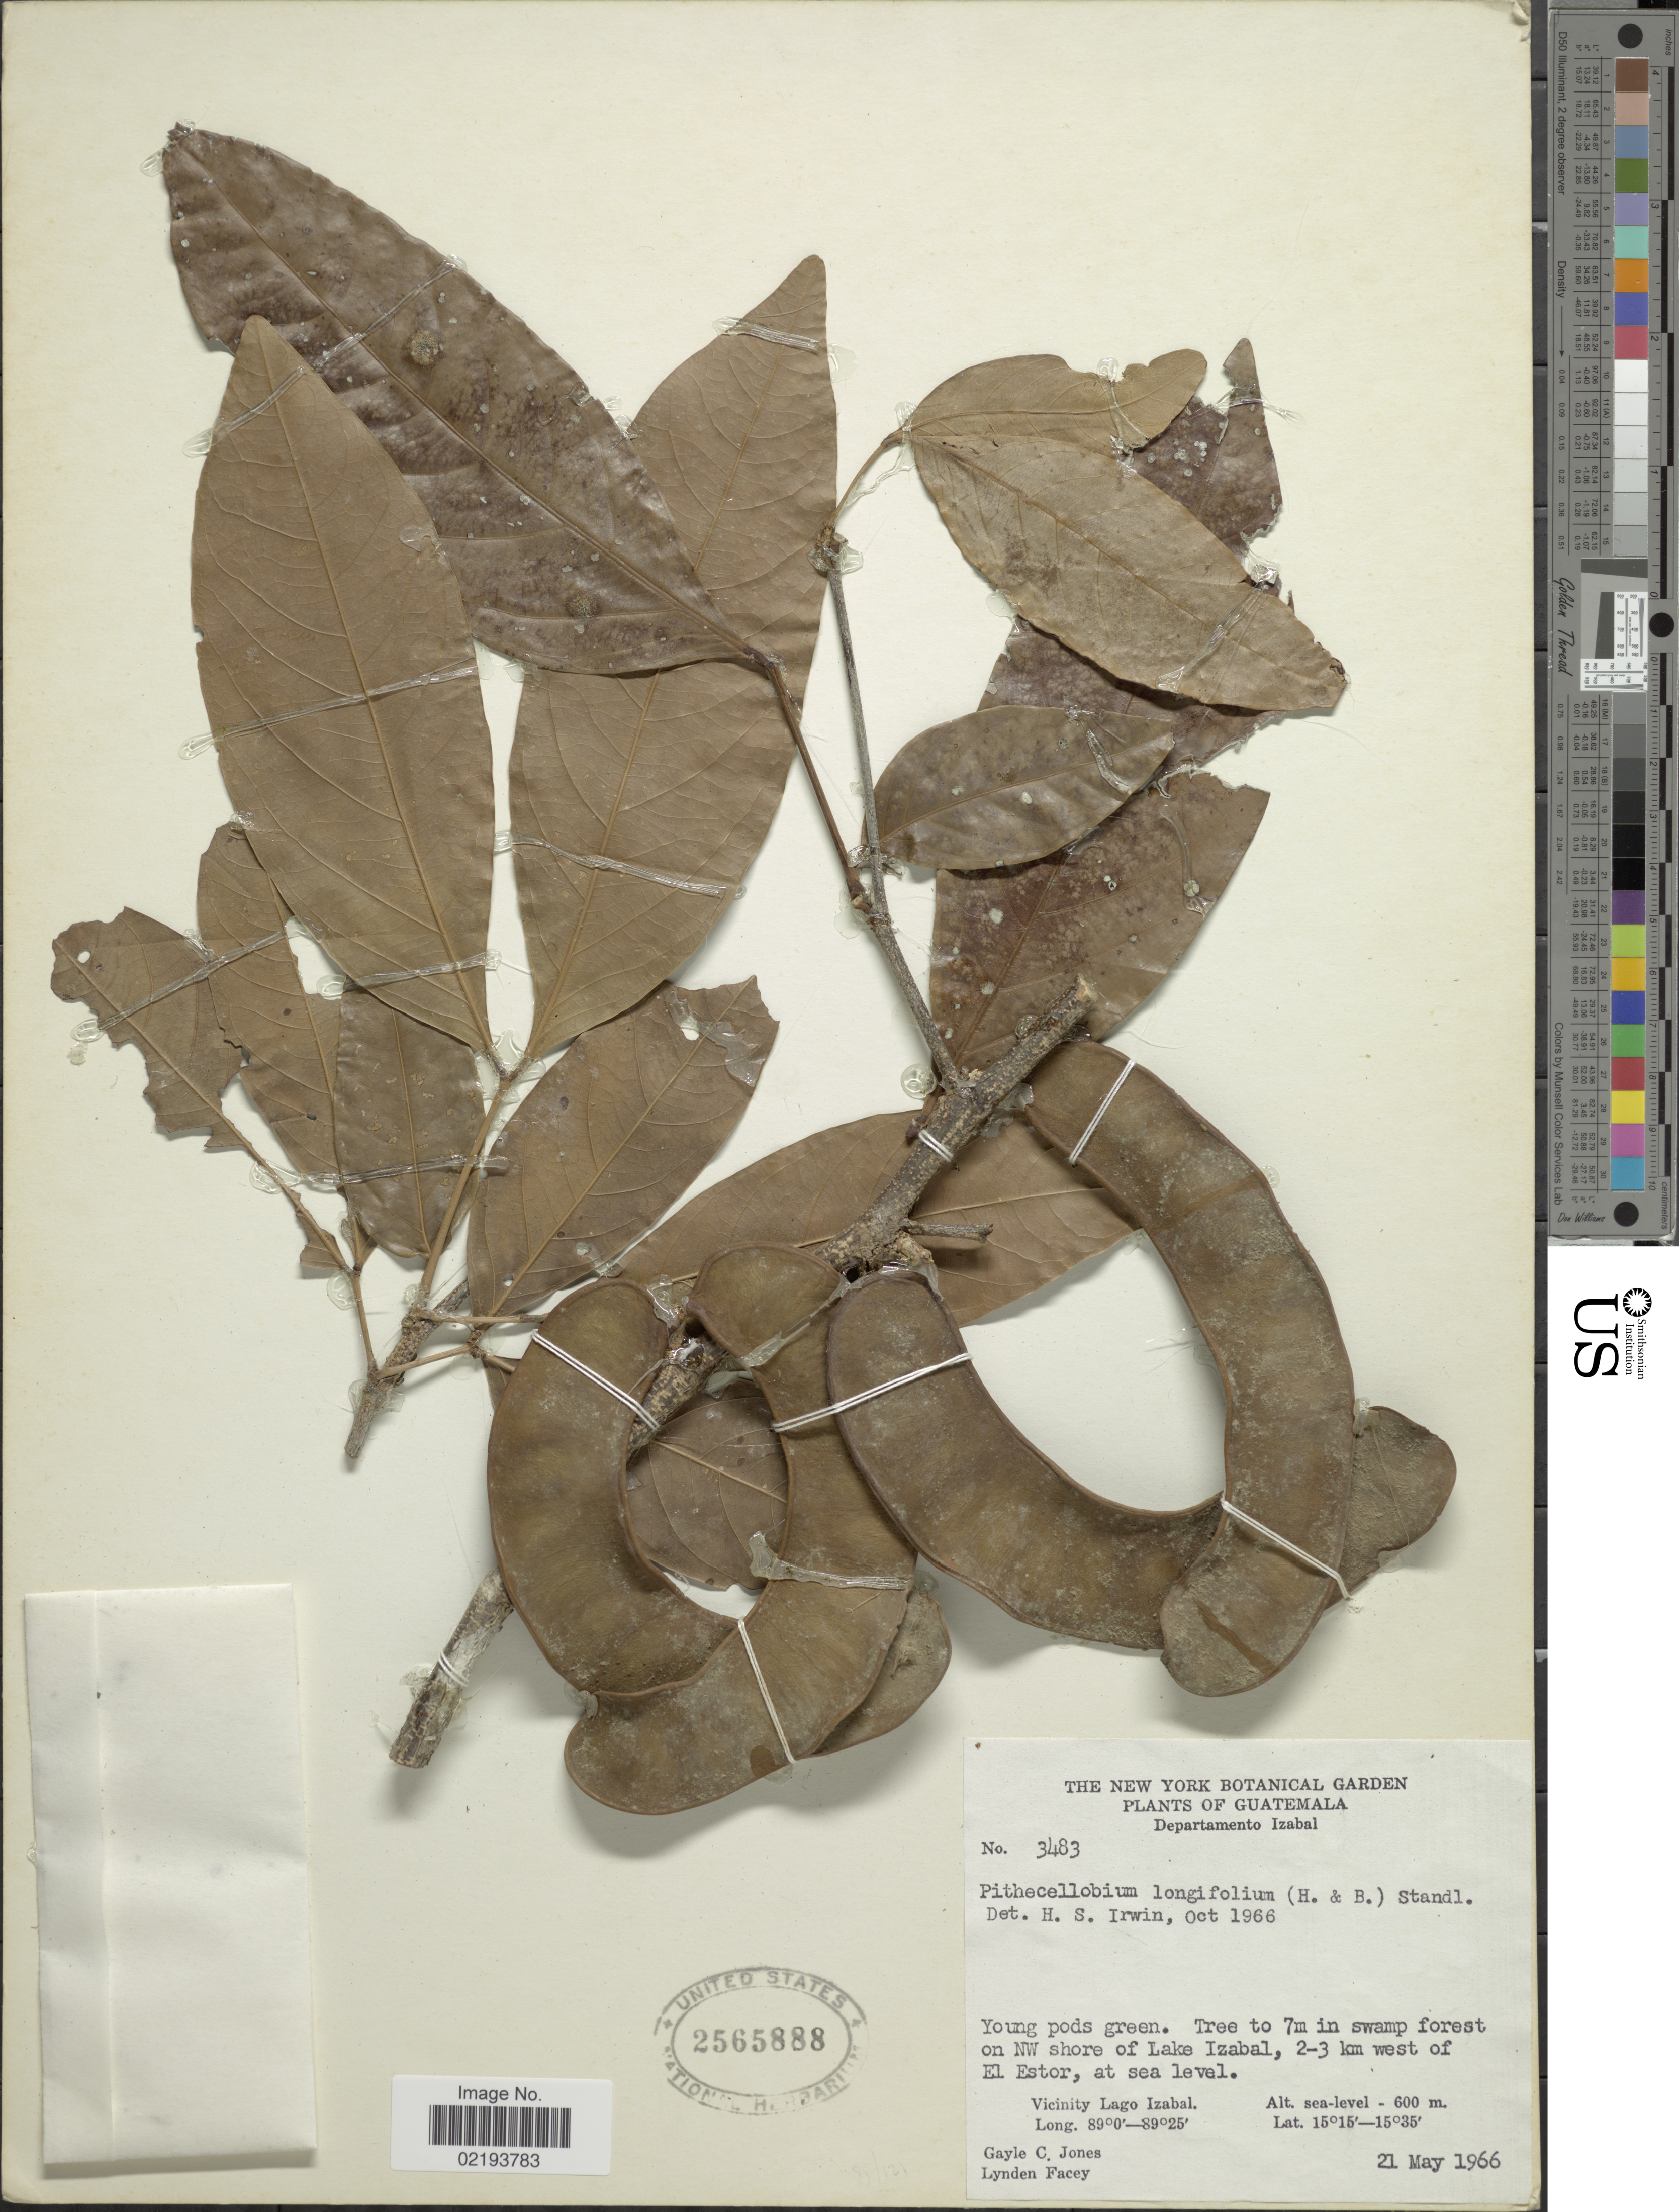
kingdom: Plantae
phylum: Tracheophyta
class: Magnoliopsida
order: Fabales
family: Fabaceae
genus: Zygia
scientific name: Zygia longifolia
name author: (Willd.) Britton & Rose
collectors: G. C. Jones & L. Facey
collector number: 3483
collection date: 1966-05-21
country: Guatemala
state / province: Izabal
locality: Departamento Izabal. Tree to 7m in swamp forest on NW shore of Lake Izabal, 2-3 km west of Estor, Vicinity Lago Izabal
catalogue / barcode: US 2565888